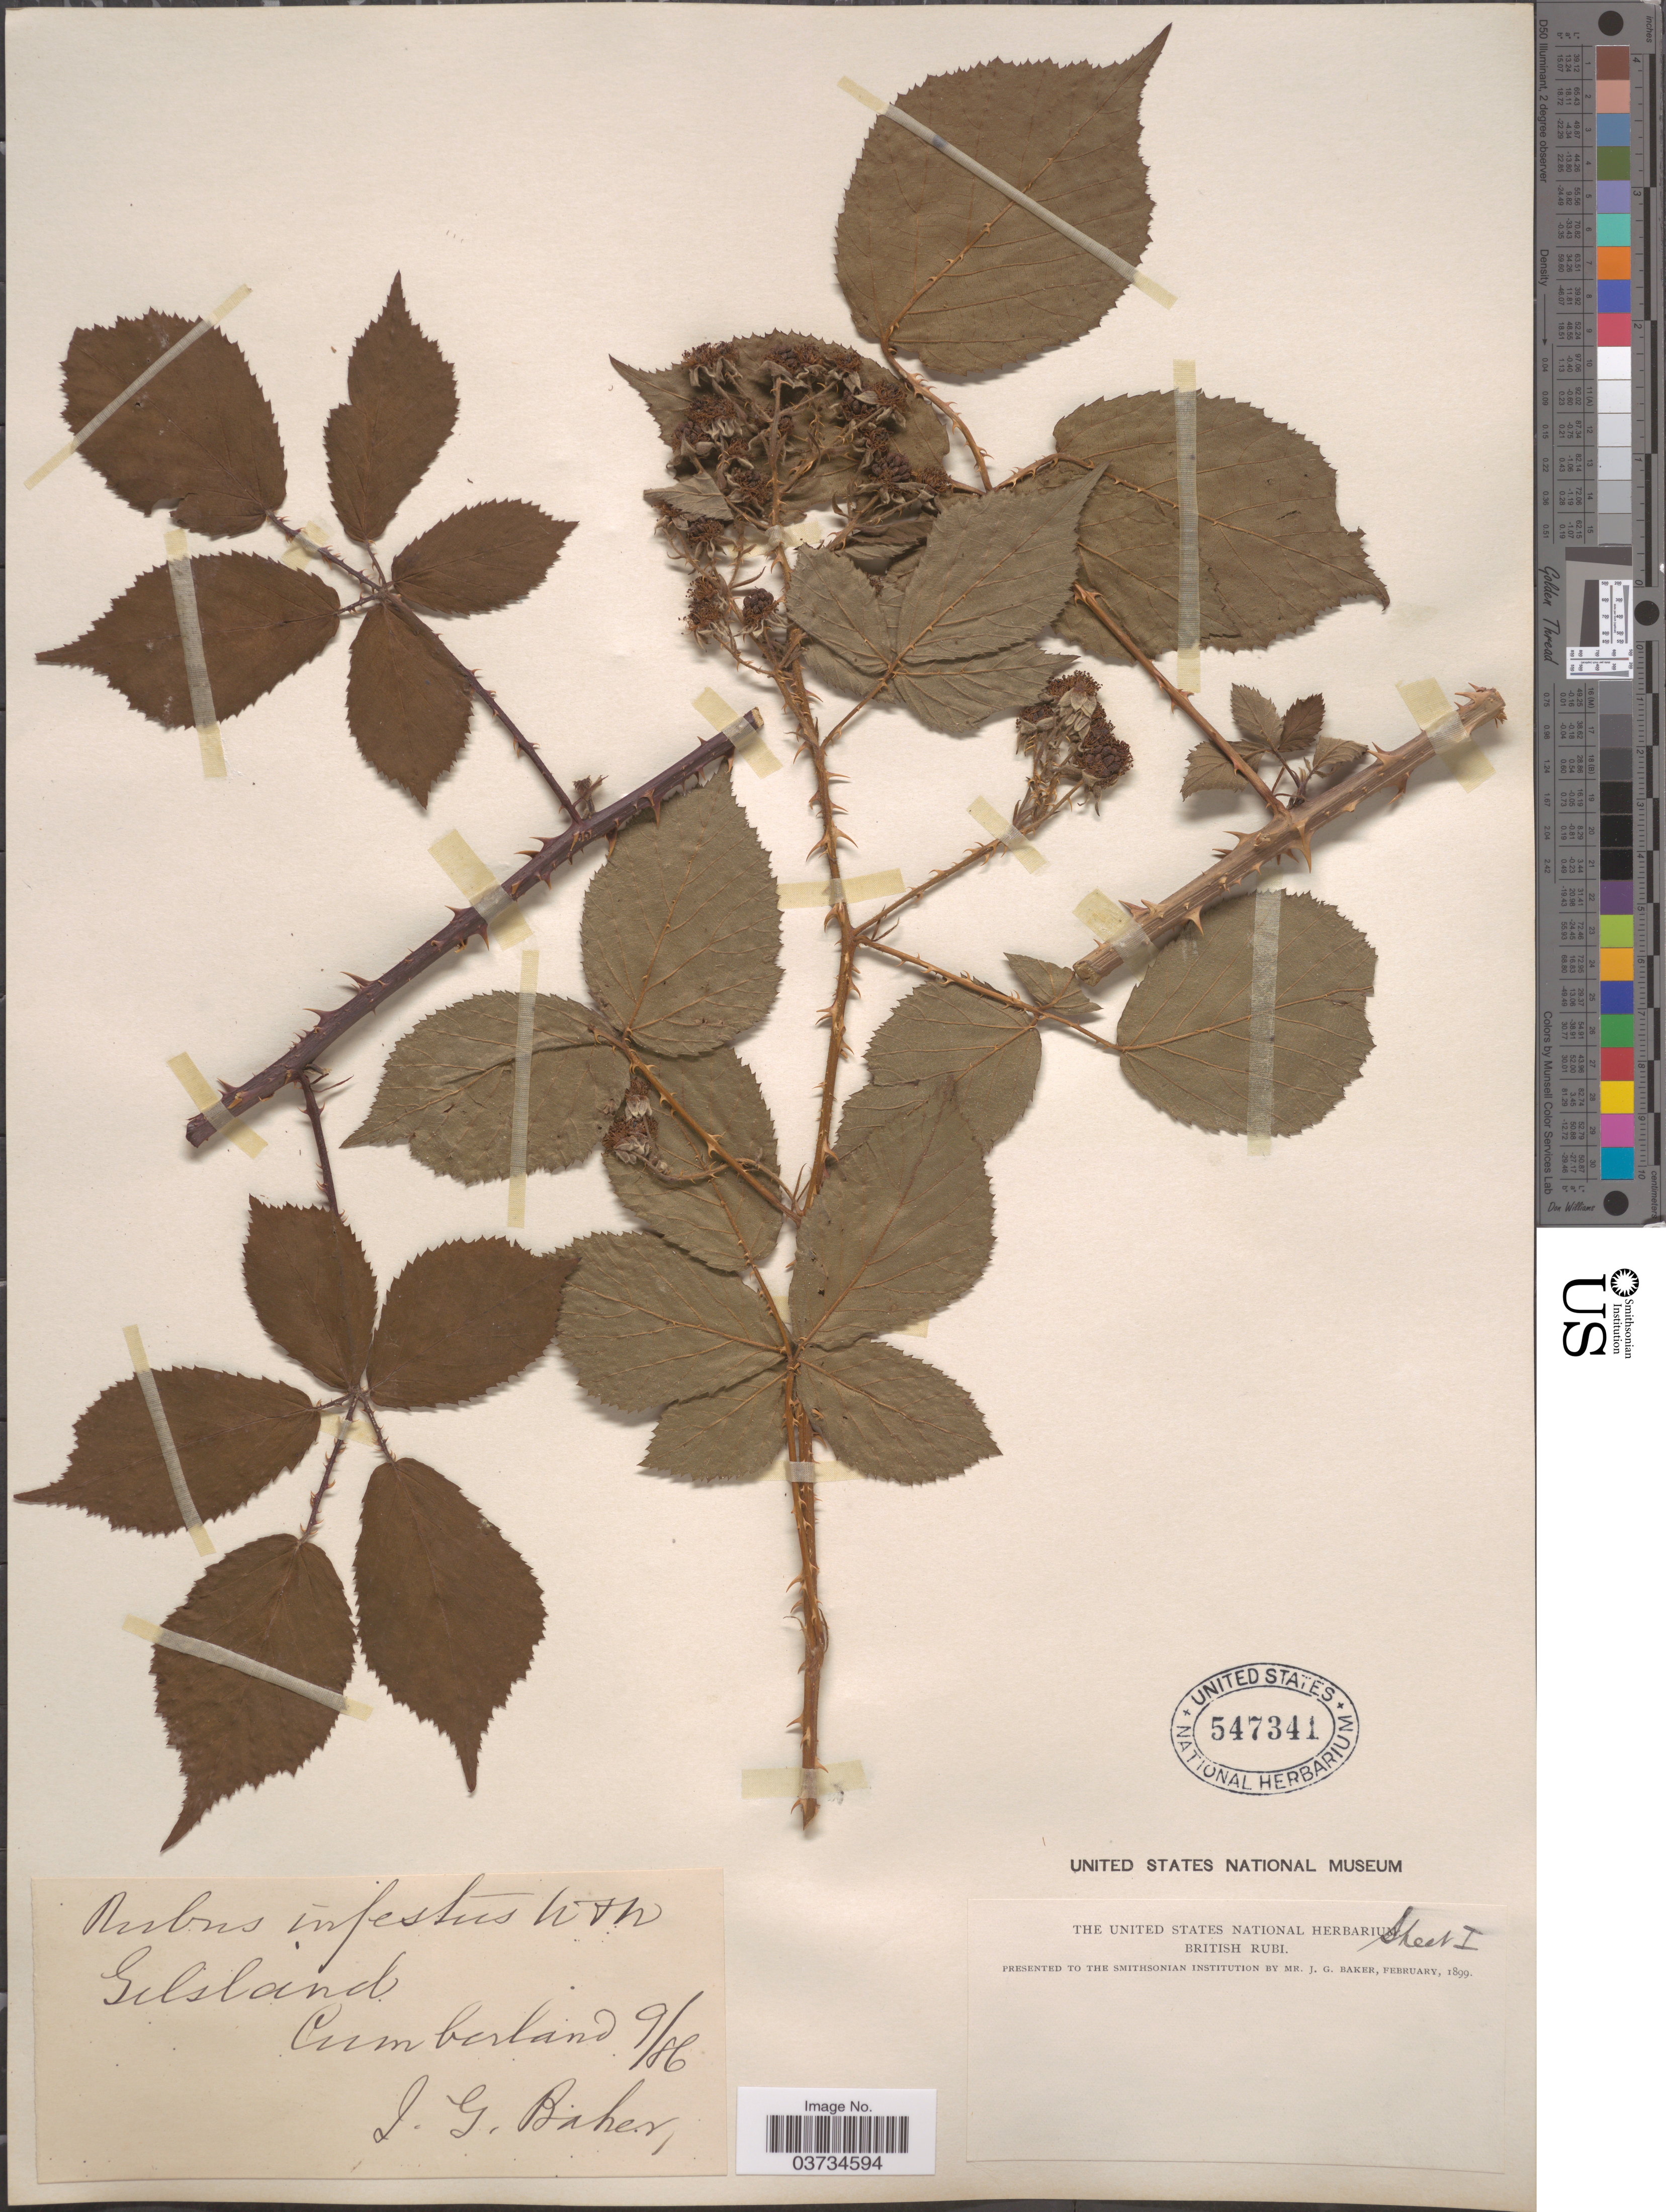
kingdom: Plantae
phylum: Tracheophyta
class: Magnoliopsida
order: Rosales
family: Rosaceae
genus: Rubus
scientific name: Rubus infestus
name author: Weihe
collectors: J. G. Baker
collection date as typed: Transcribed d/m/y: /9/86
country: United Kingdom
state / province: England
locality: Gilsland. Cumberland.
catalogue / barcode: US 547341